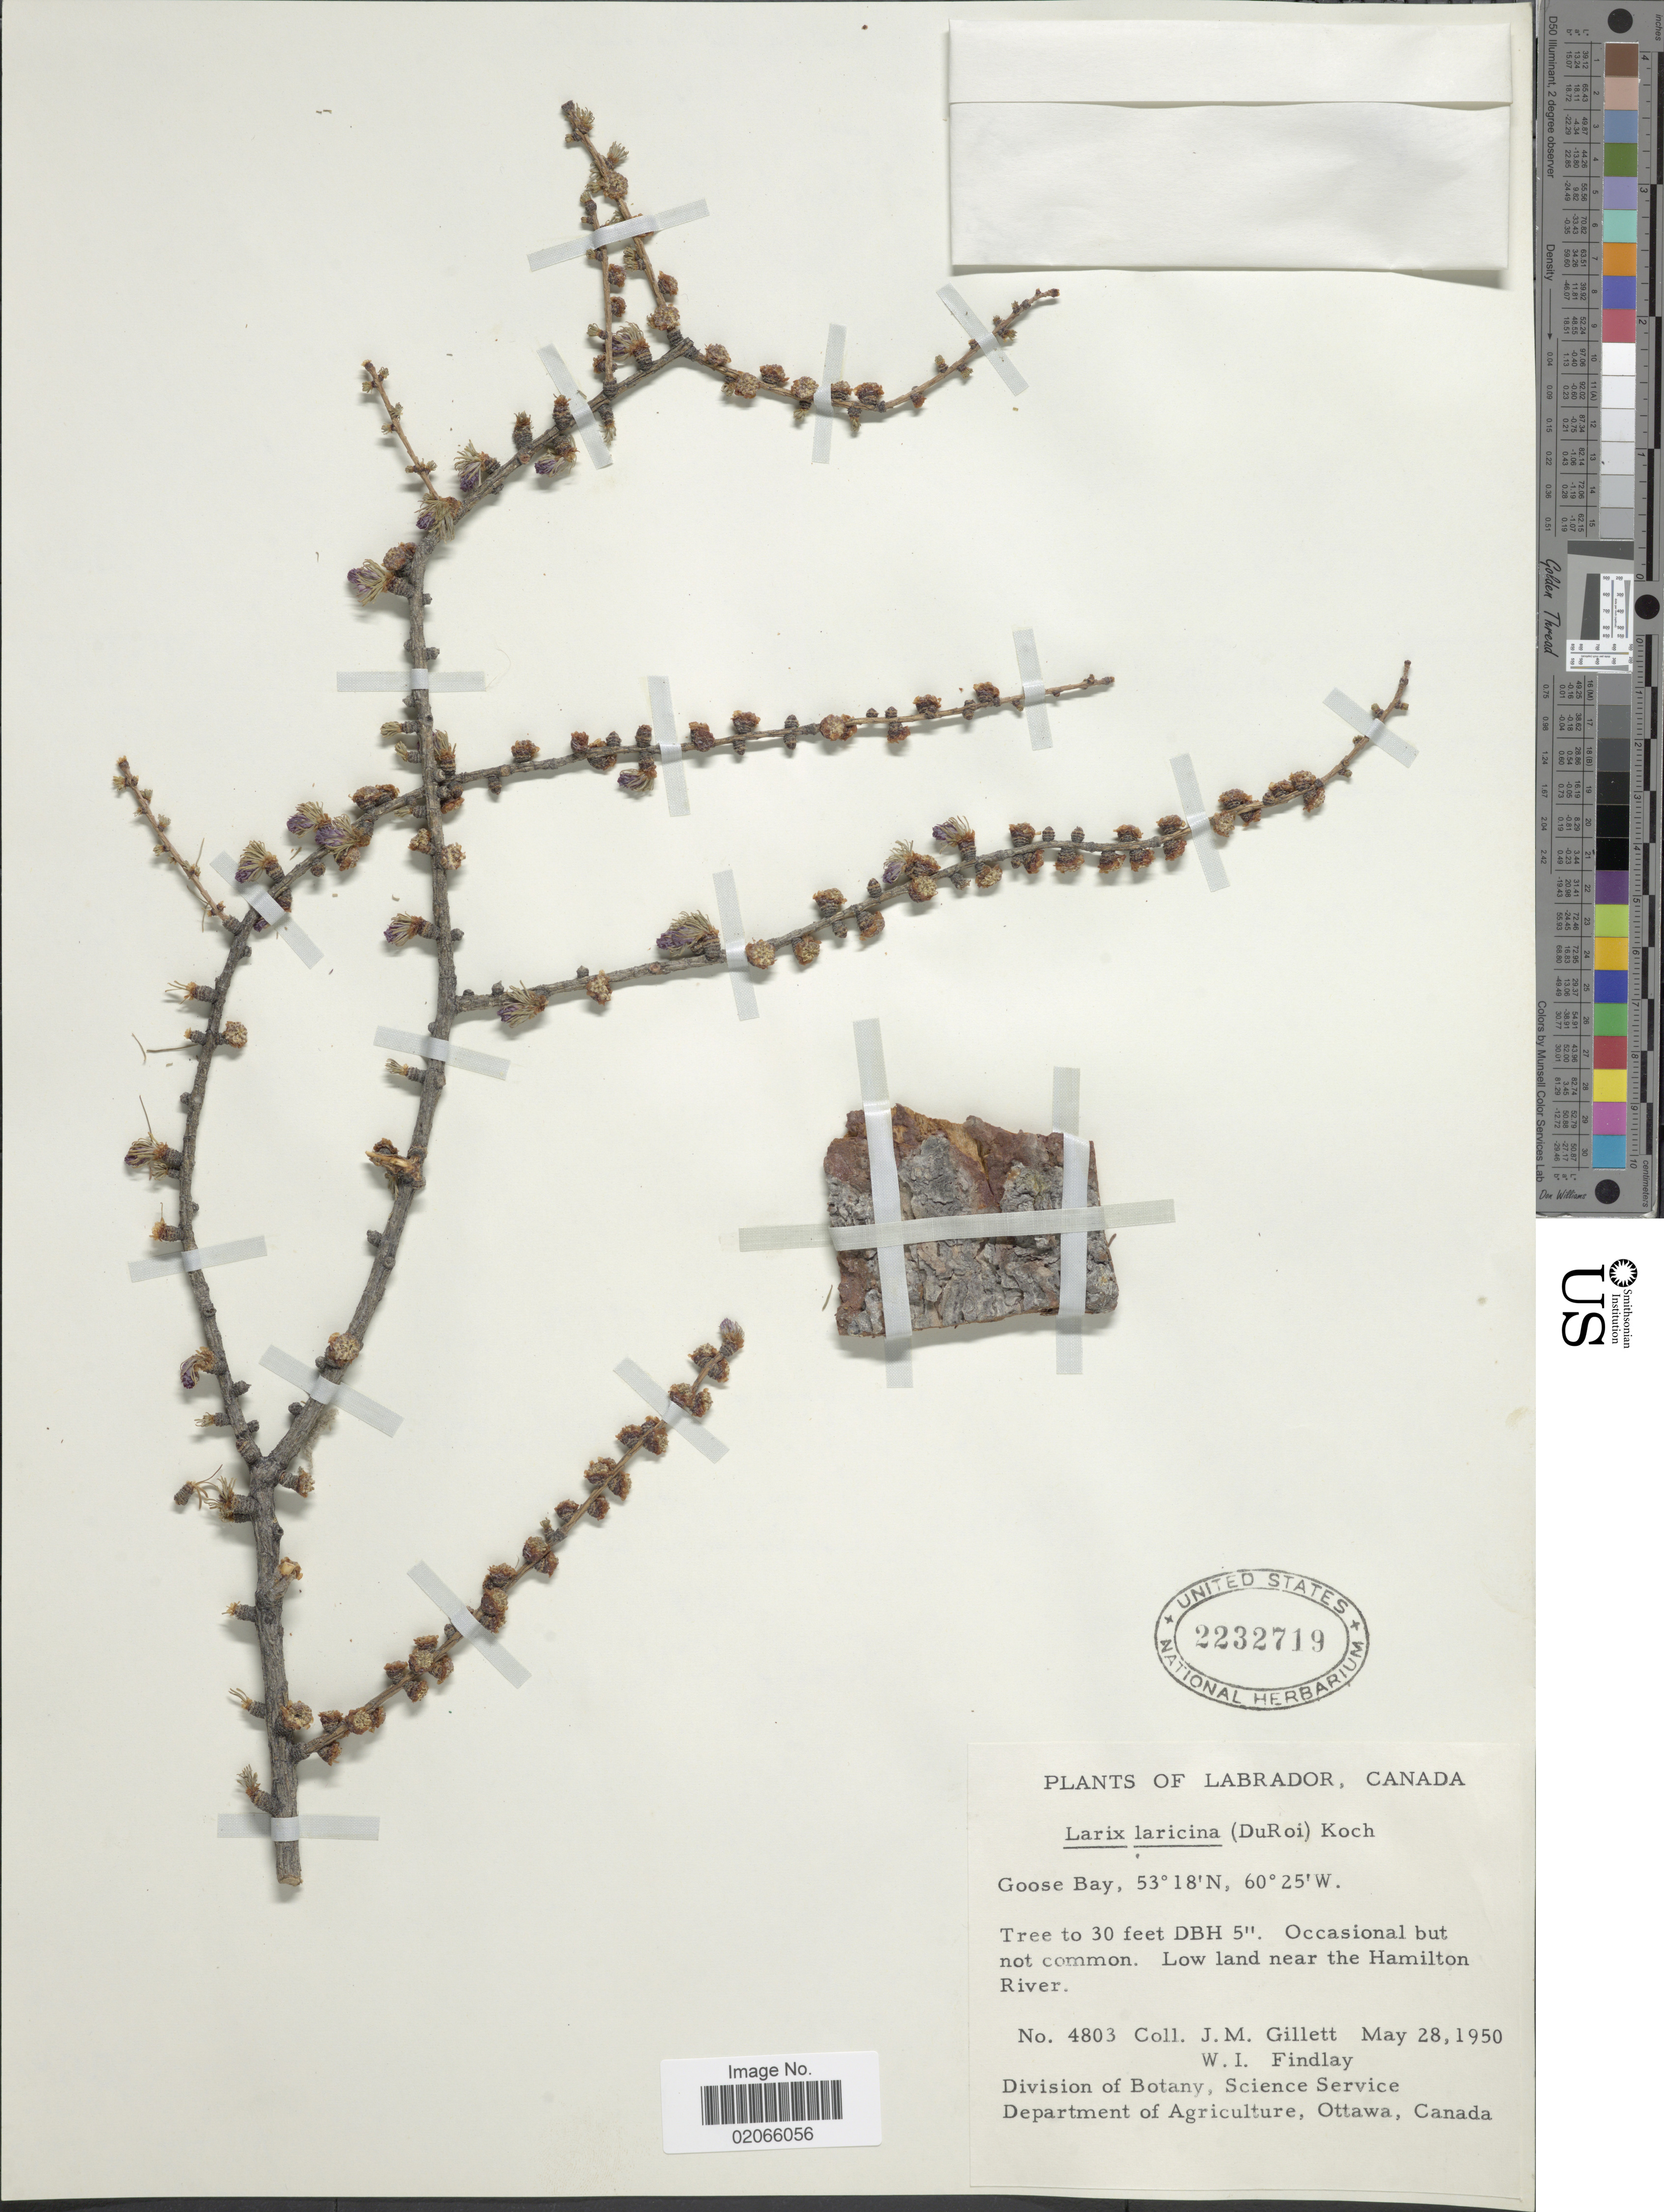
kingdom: Plantae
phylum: Tracheophyta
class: Pinopsida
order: Pinales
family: Pinaceae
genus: Larix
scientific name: Larix laricina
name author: (Du Roi) K. Koch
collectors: J. M. Gillett & W. Findlay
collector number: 4803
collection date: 1950-05-28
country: Canada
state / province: Newfoundland and Labrador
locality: Labrador, Goose Bay. Low land near the Hamilton River.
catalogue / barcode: US 2232719